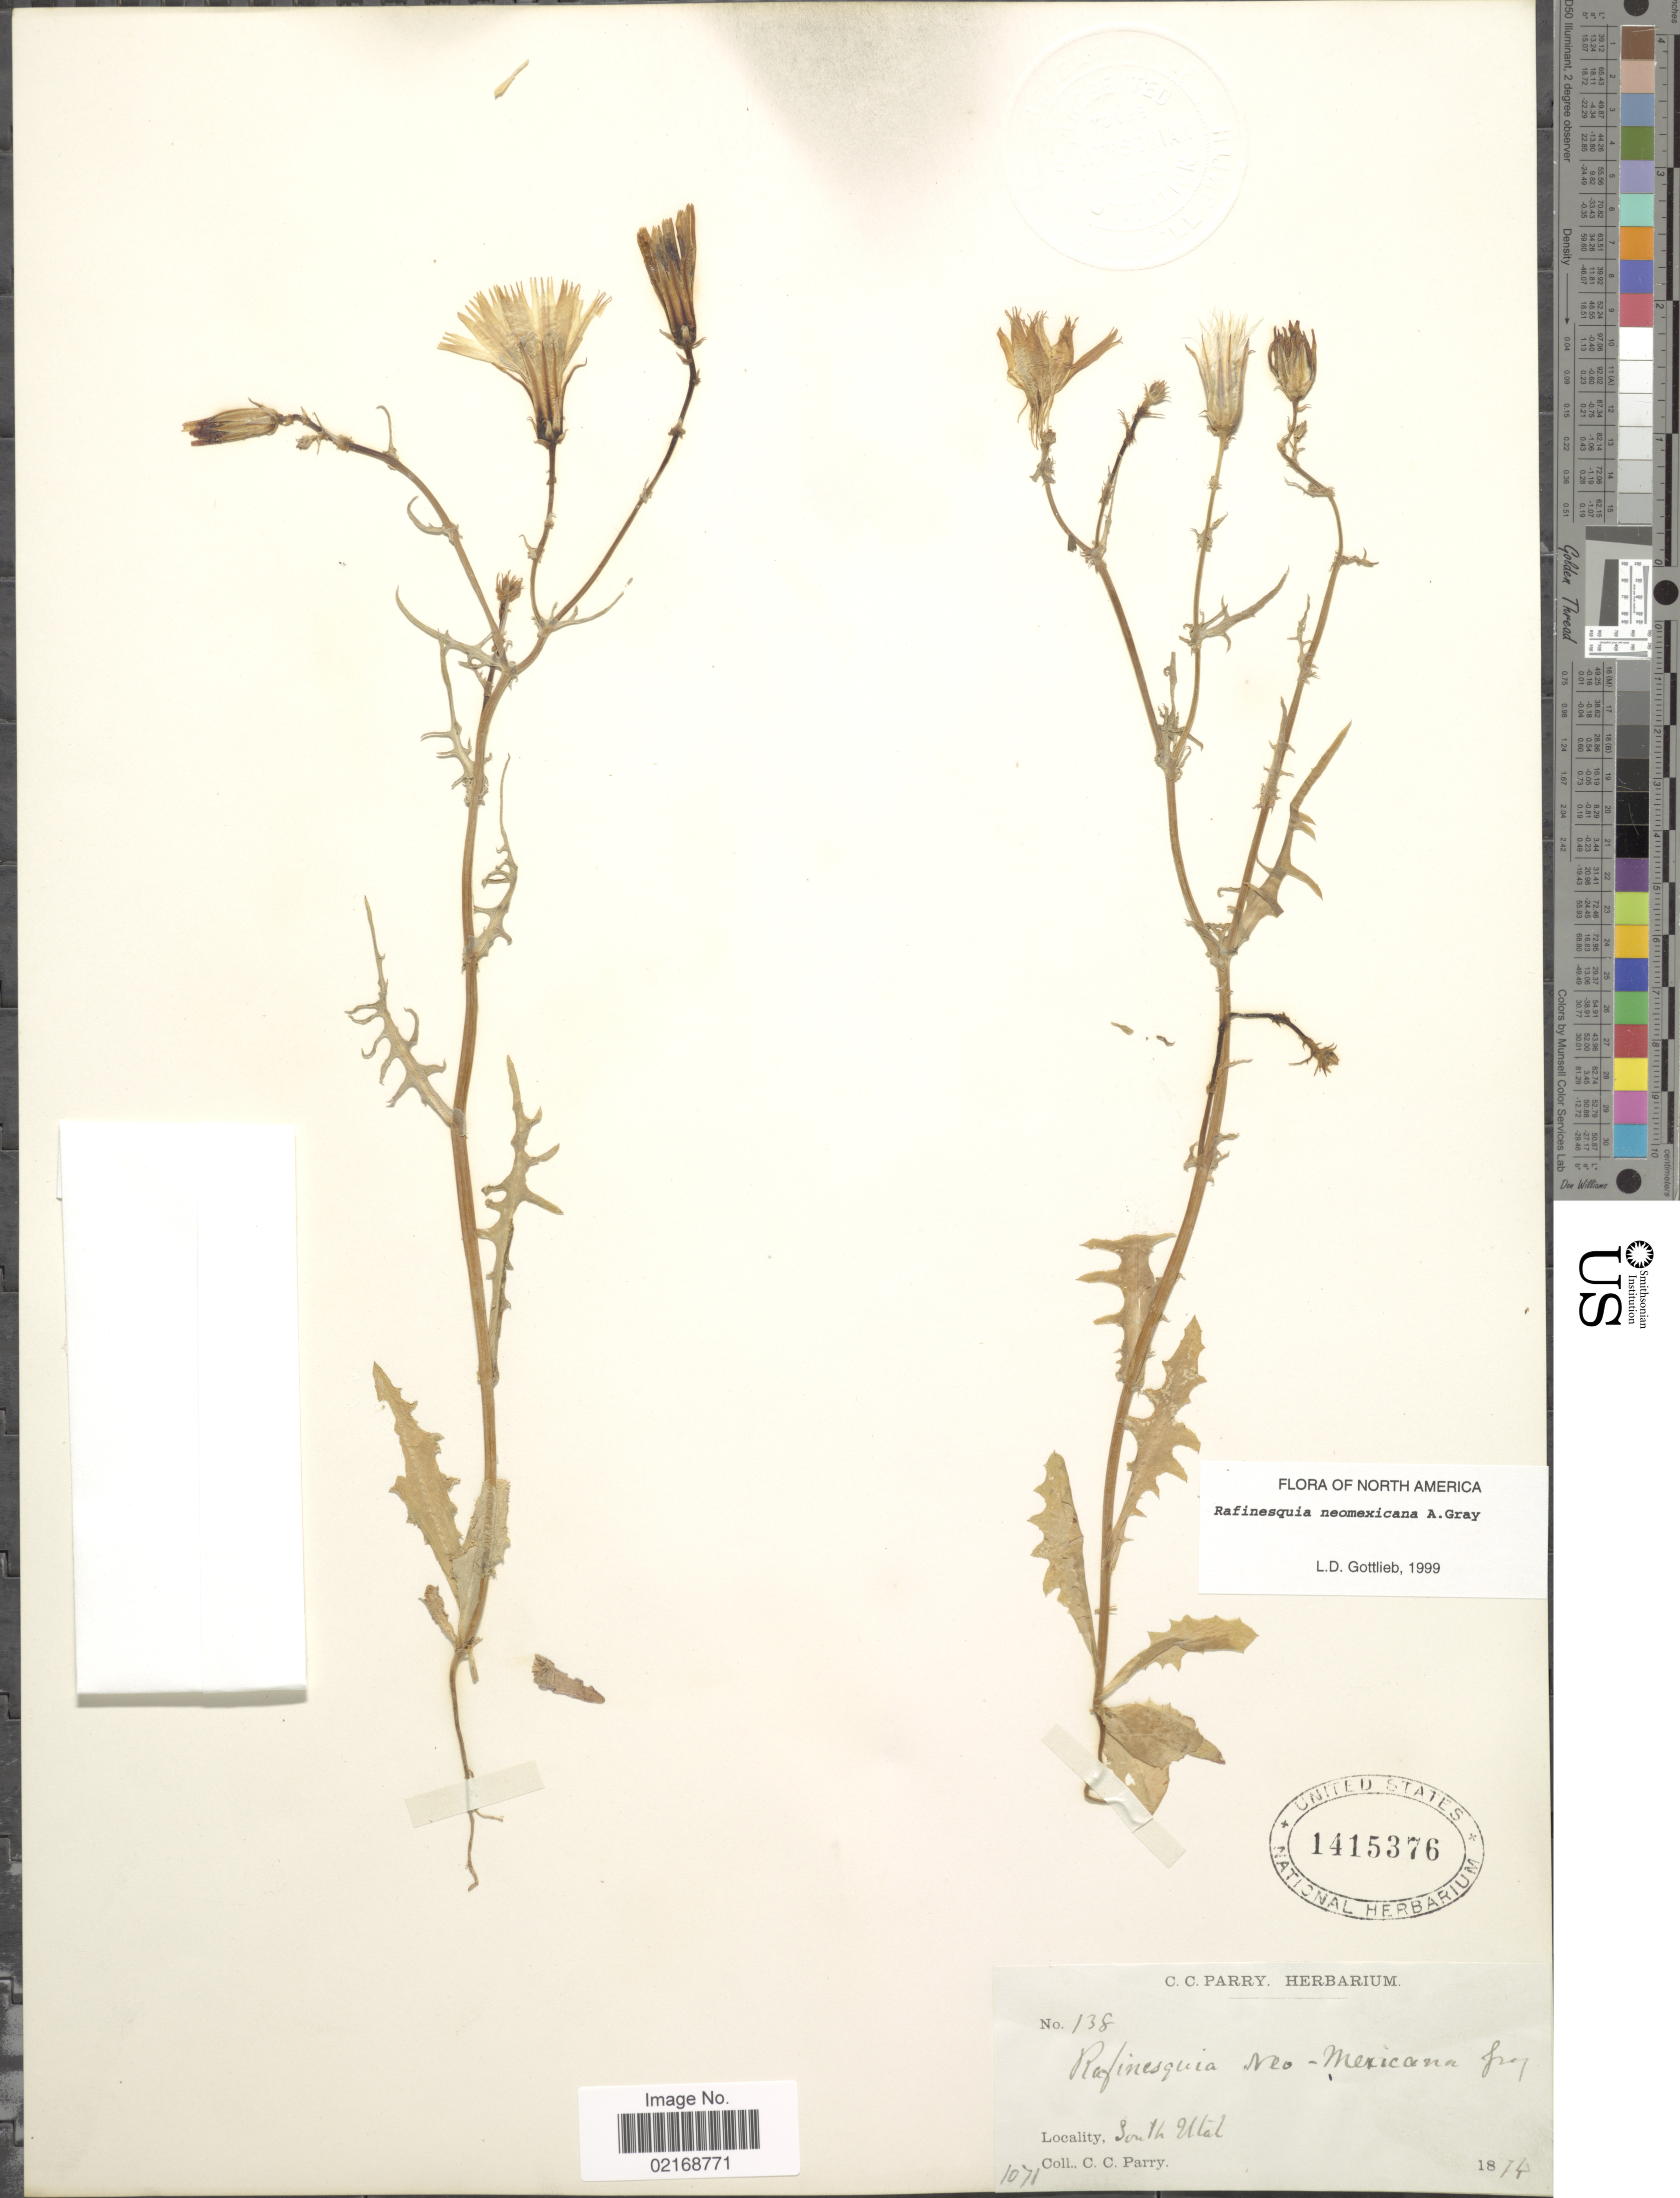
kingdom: Plantae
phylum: Tracheophyta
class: Magnoliopsida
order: Asterales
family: Asteraceae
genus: Rafinesquia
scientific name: Rafinesquia neomexicana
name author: A. Gray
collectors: C. C. Parry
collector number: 1071?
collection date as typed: Transcribed d/m/y: /4/18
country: United States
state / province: Utah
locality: South Utah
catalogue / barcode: US 1415376